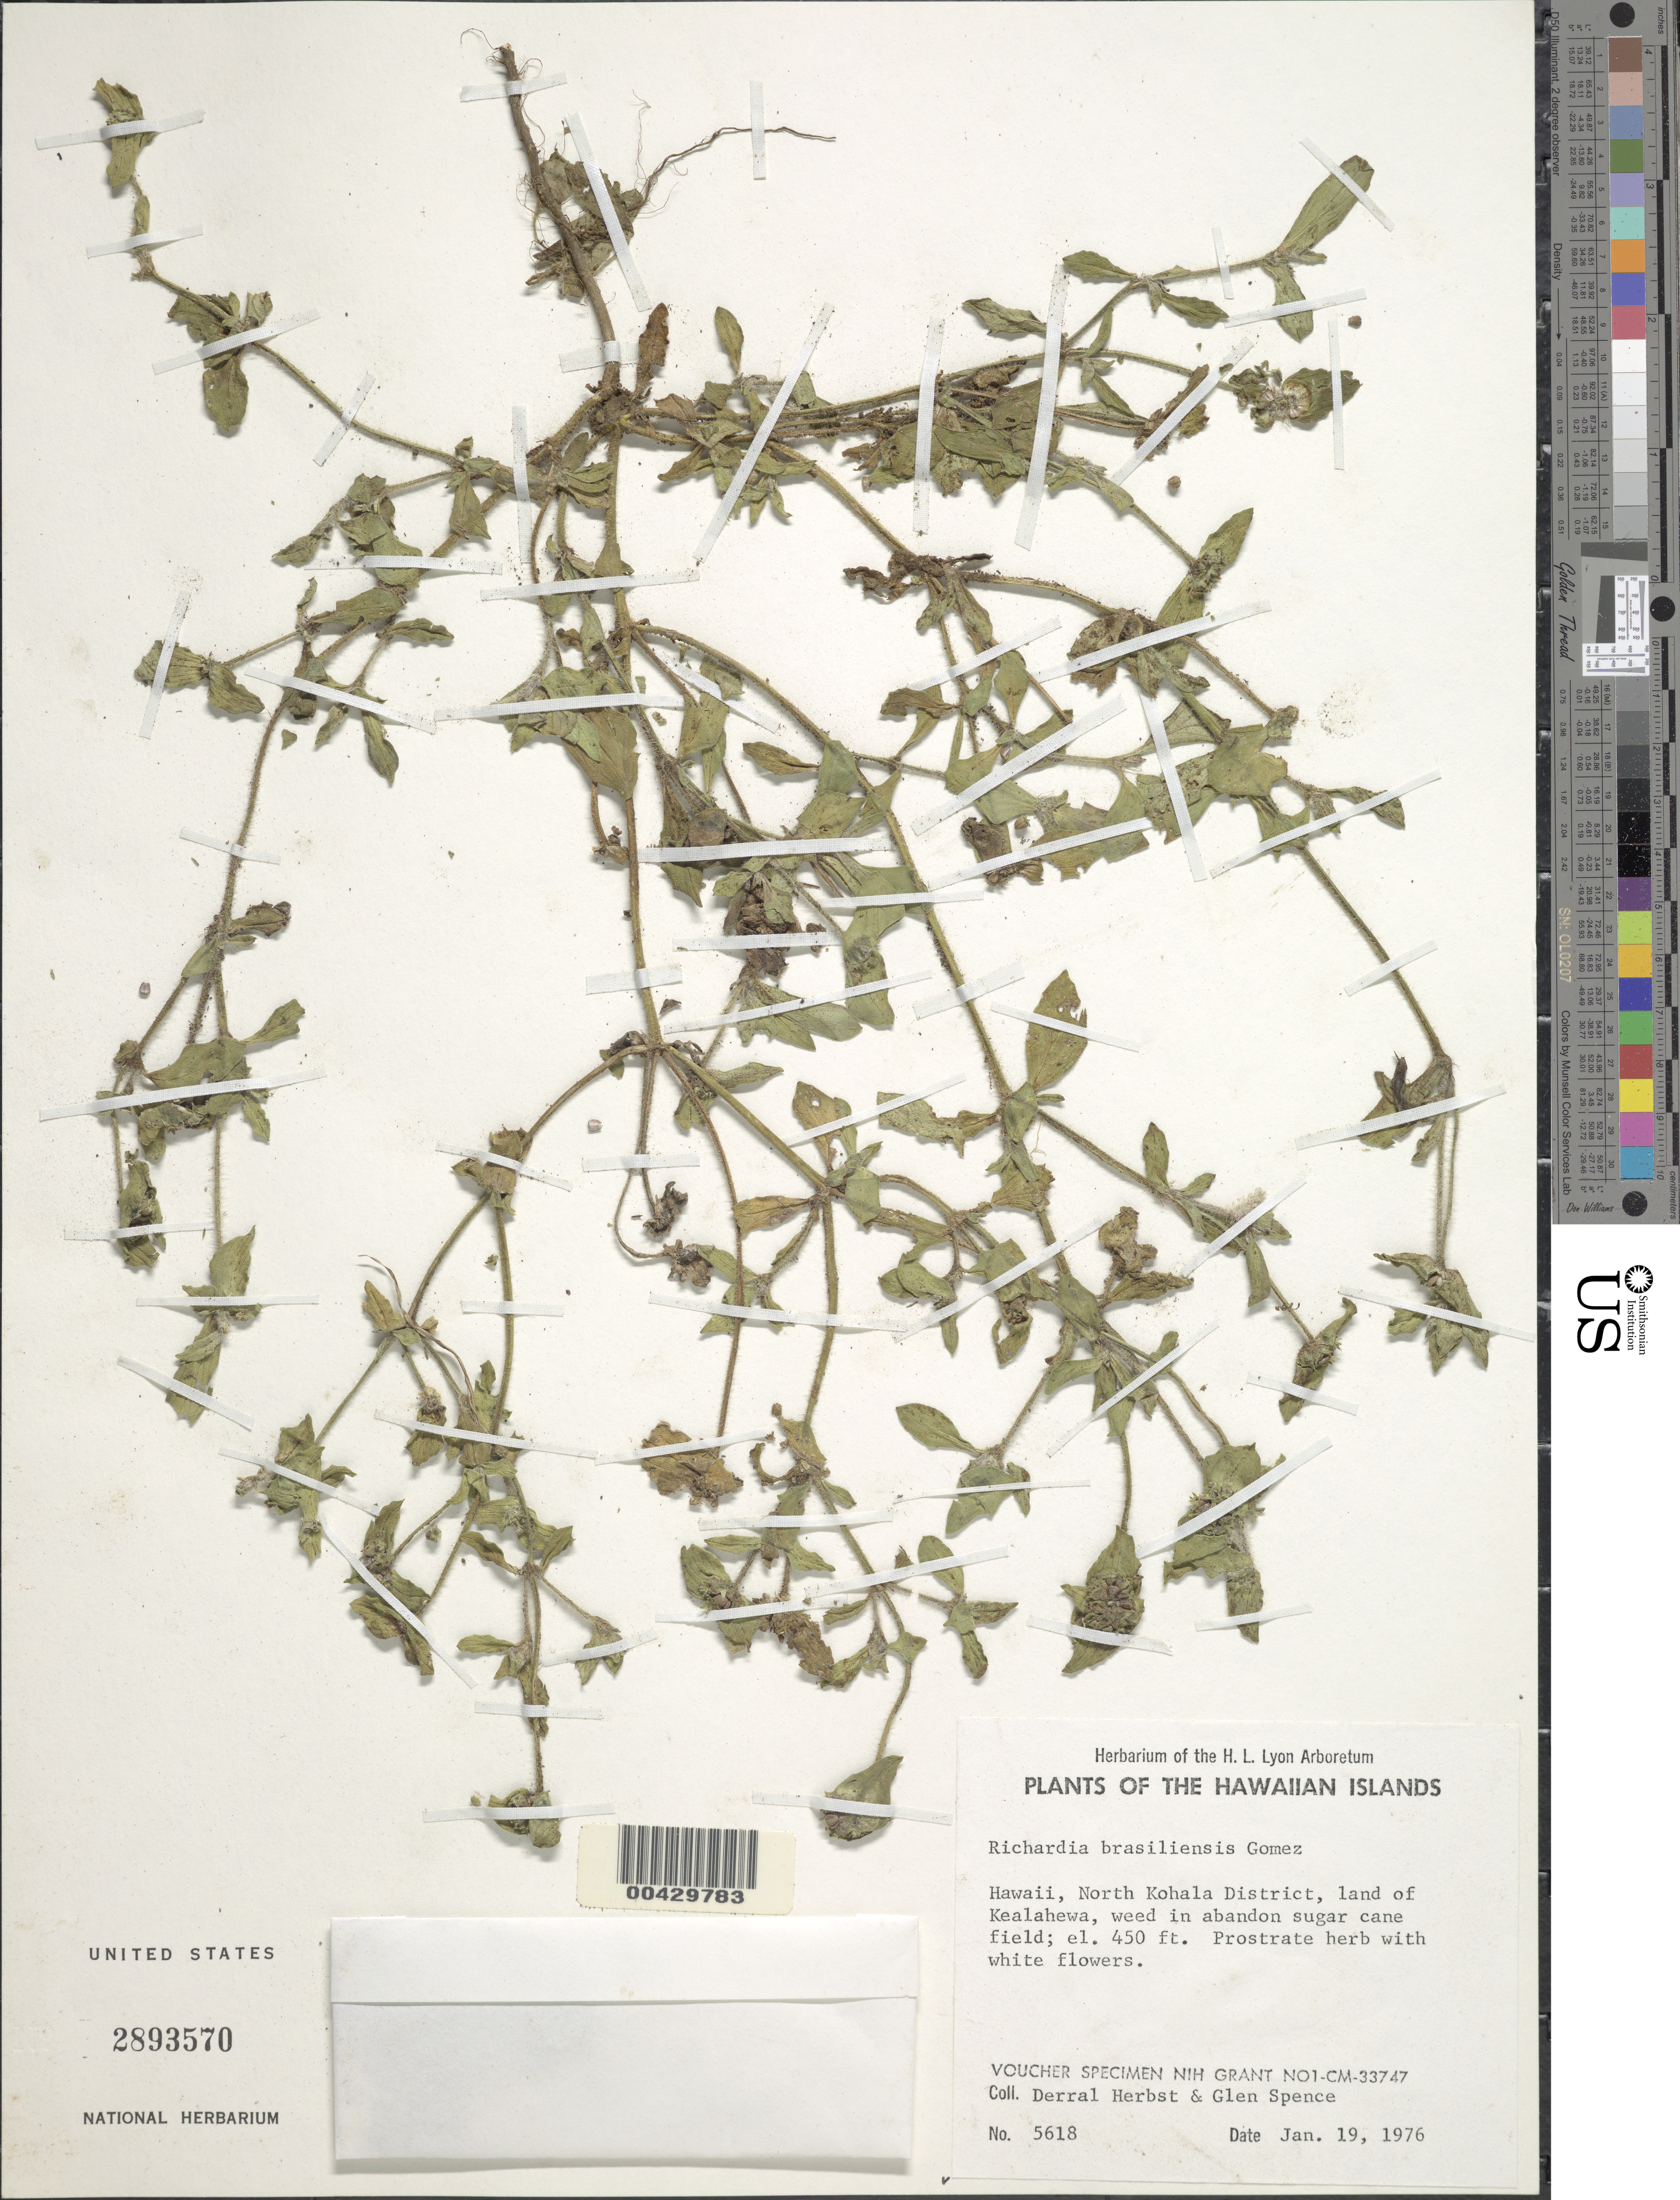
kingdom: Plantae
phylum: Tracheophyta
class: Magnoliopsida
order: Gentianales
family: Rubiaceae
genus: Richardia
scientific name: Richardia brasiliensis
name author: Gomes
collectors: D. R. Herbst & G. Spence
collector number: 5618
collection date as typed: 19 Jan 1976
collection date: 1976-01-19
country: United States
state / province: Hawaii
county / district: Hawaii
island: Hawaii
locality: N Kohala District, land of Kealahewa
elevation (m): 137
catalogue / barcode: US 2893570